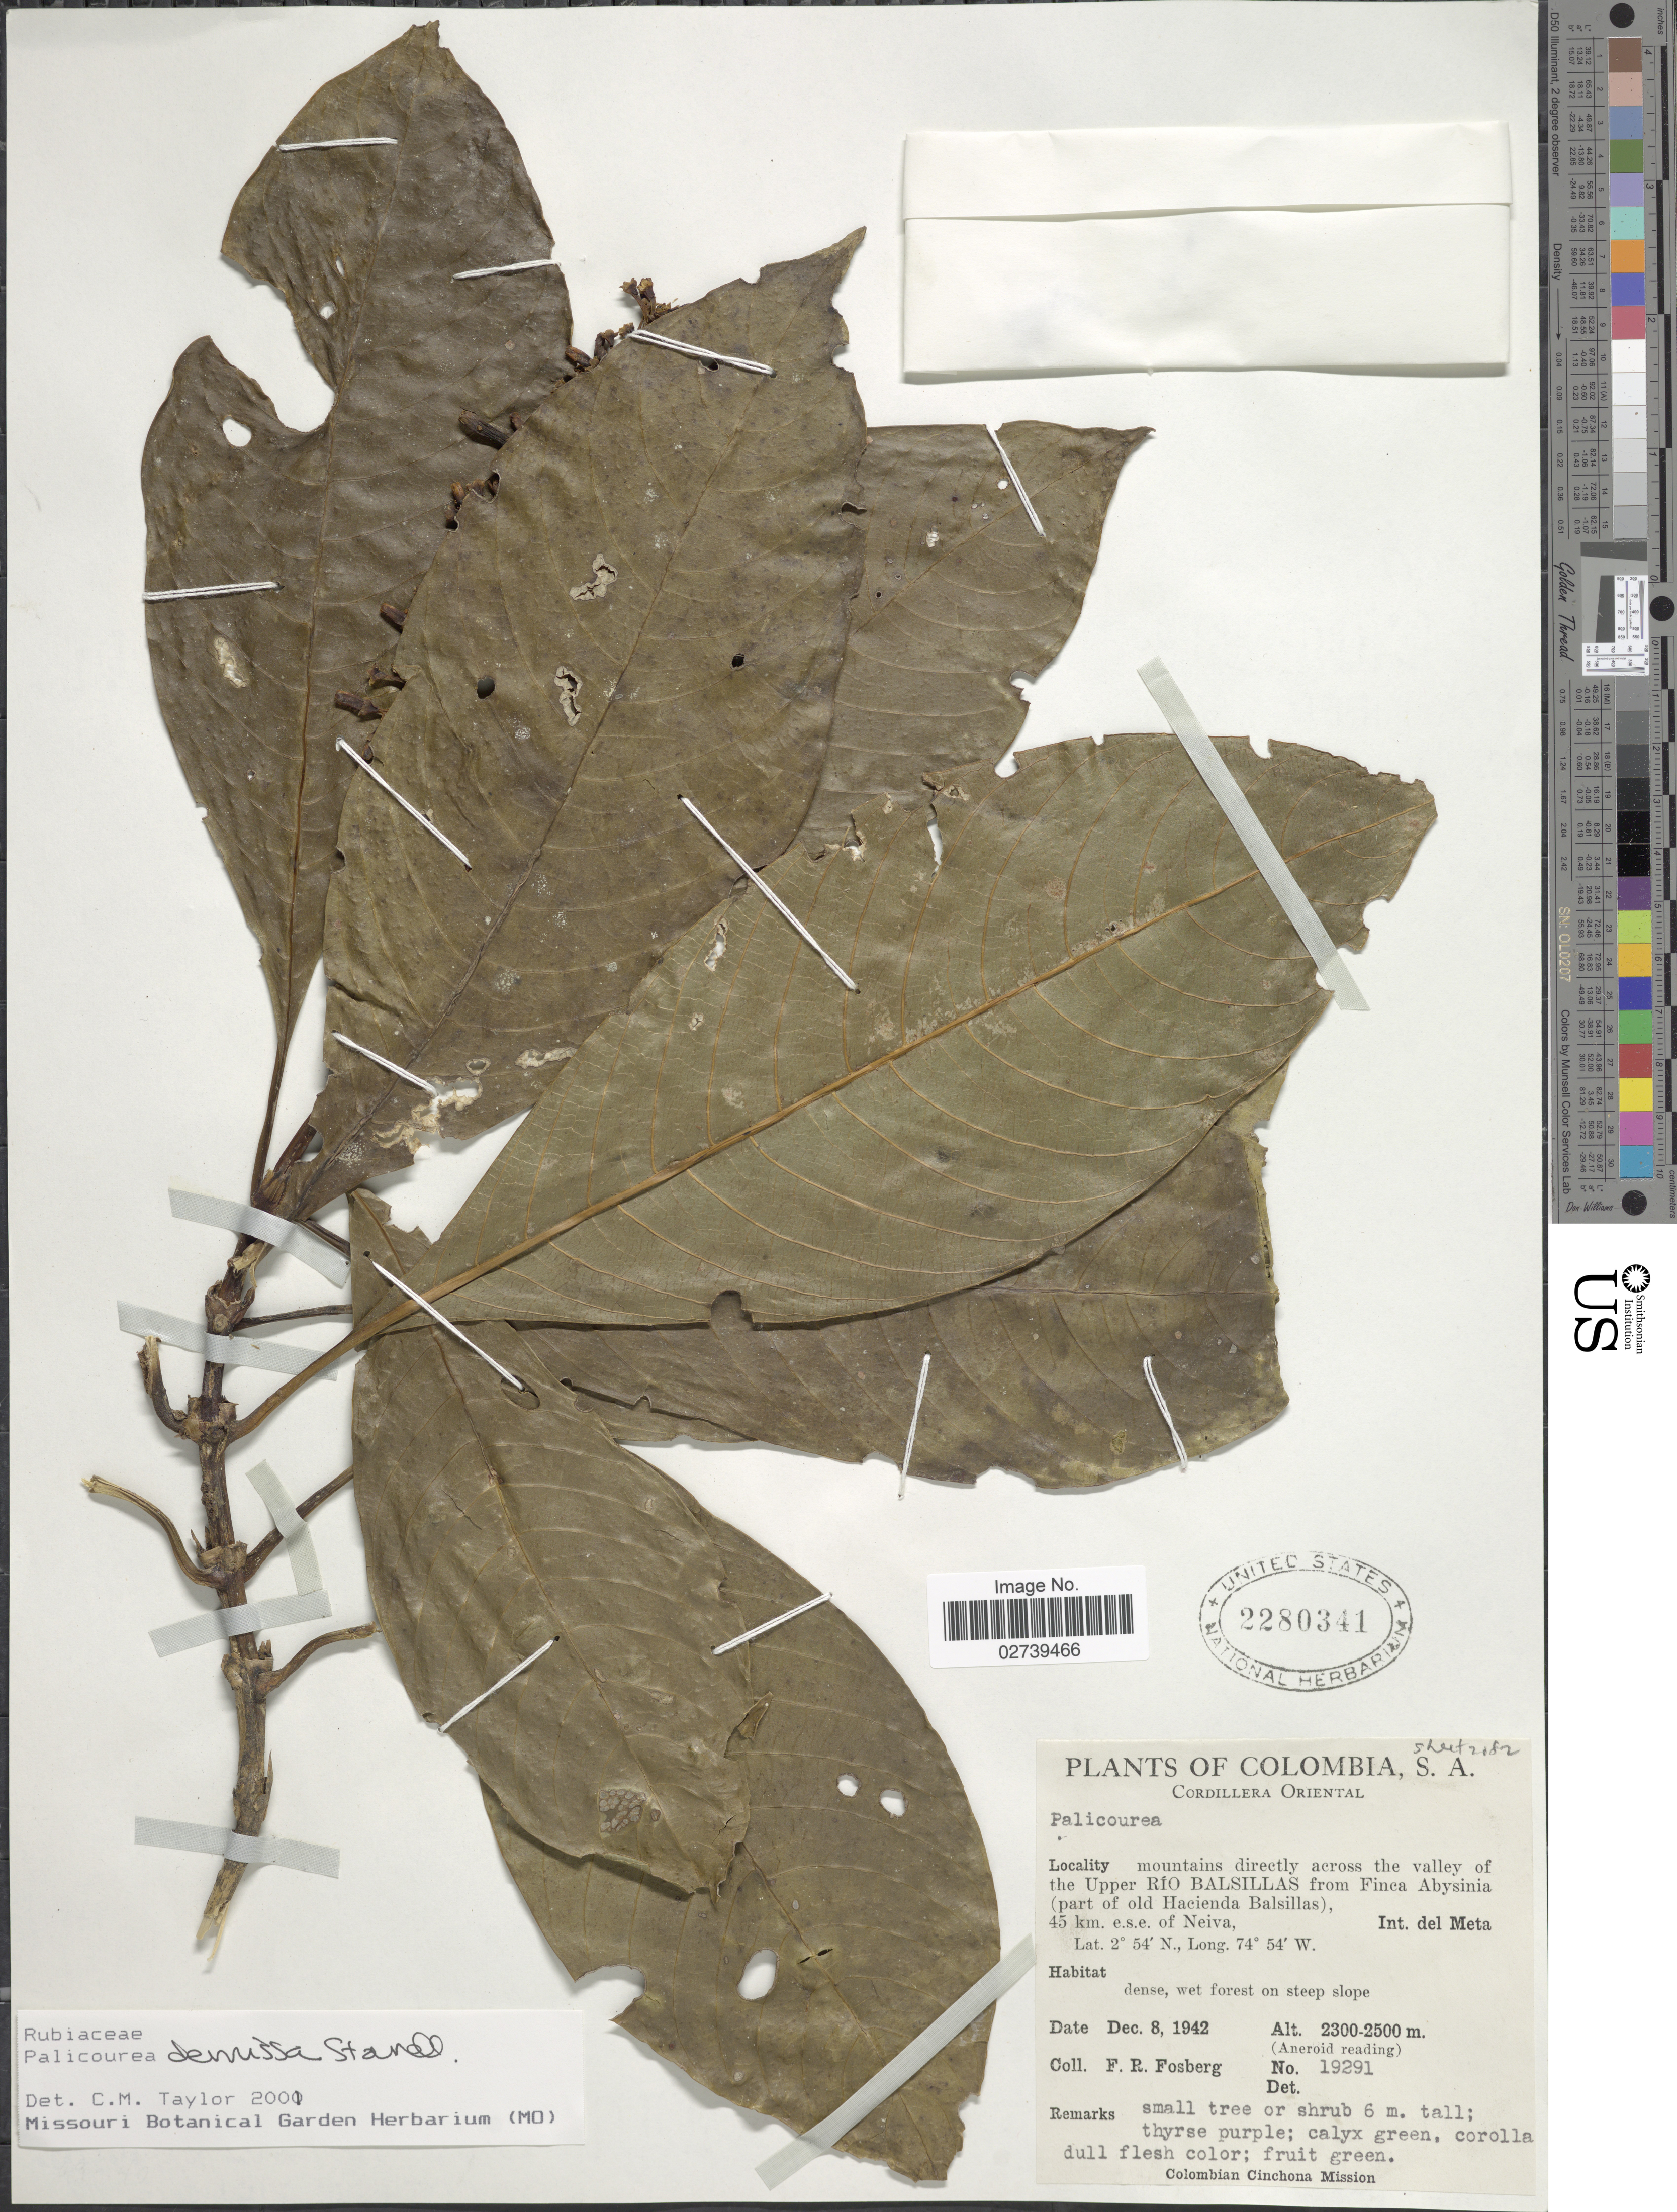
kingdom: Plantae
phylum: Tracheophyta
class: Magnoliopsida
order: Gentianales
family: Rubiaceae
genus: Palicourea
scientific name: Palicourea demissa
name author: Standl.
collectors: F. R. Fosberg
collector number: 19291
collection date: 1942-12-08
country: Colombia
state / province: Meta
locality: Cordillera Oriental, mountains directly across the valley of the Upper Rio Balsillas from Finca Abysinia (part of old Hacienda Balsillas), 45 km. e.s.e. of Neiva, Int. del Meta, wet forest on steep slope.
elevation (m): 2300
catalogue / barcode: US 2280341